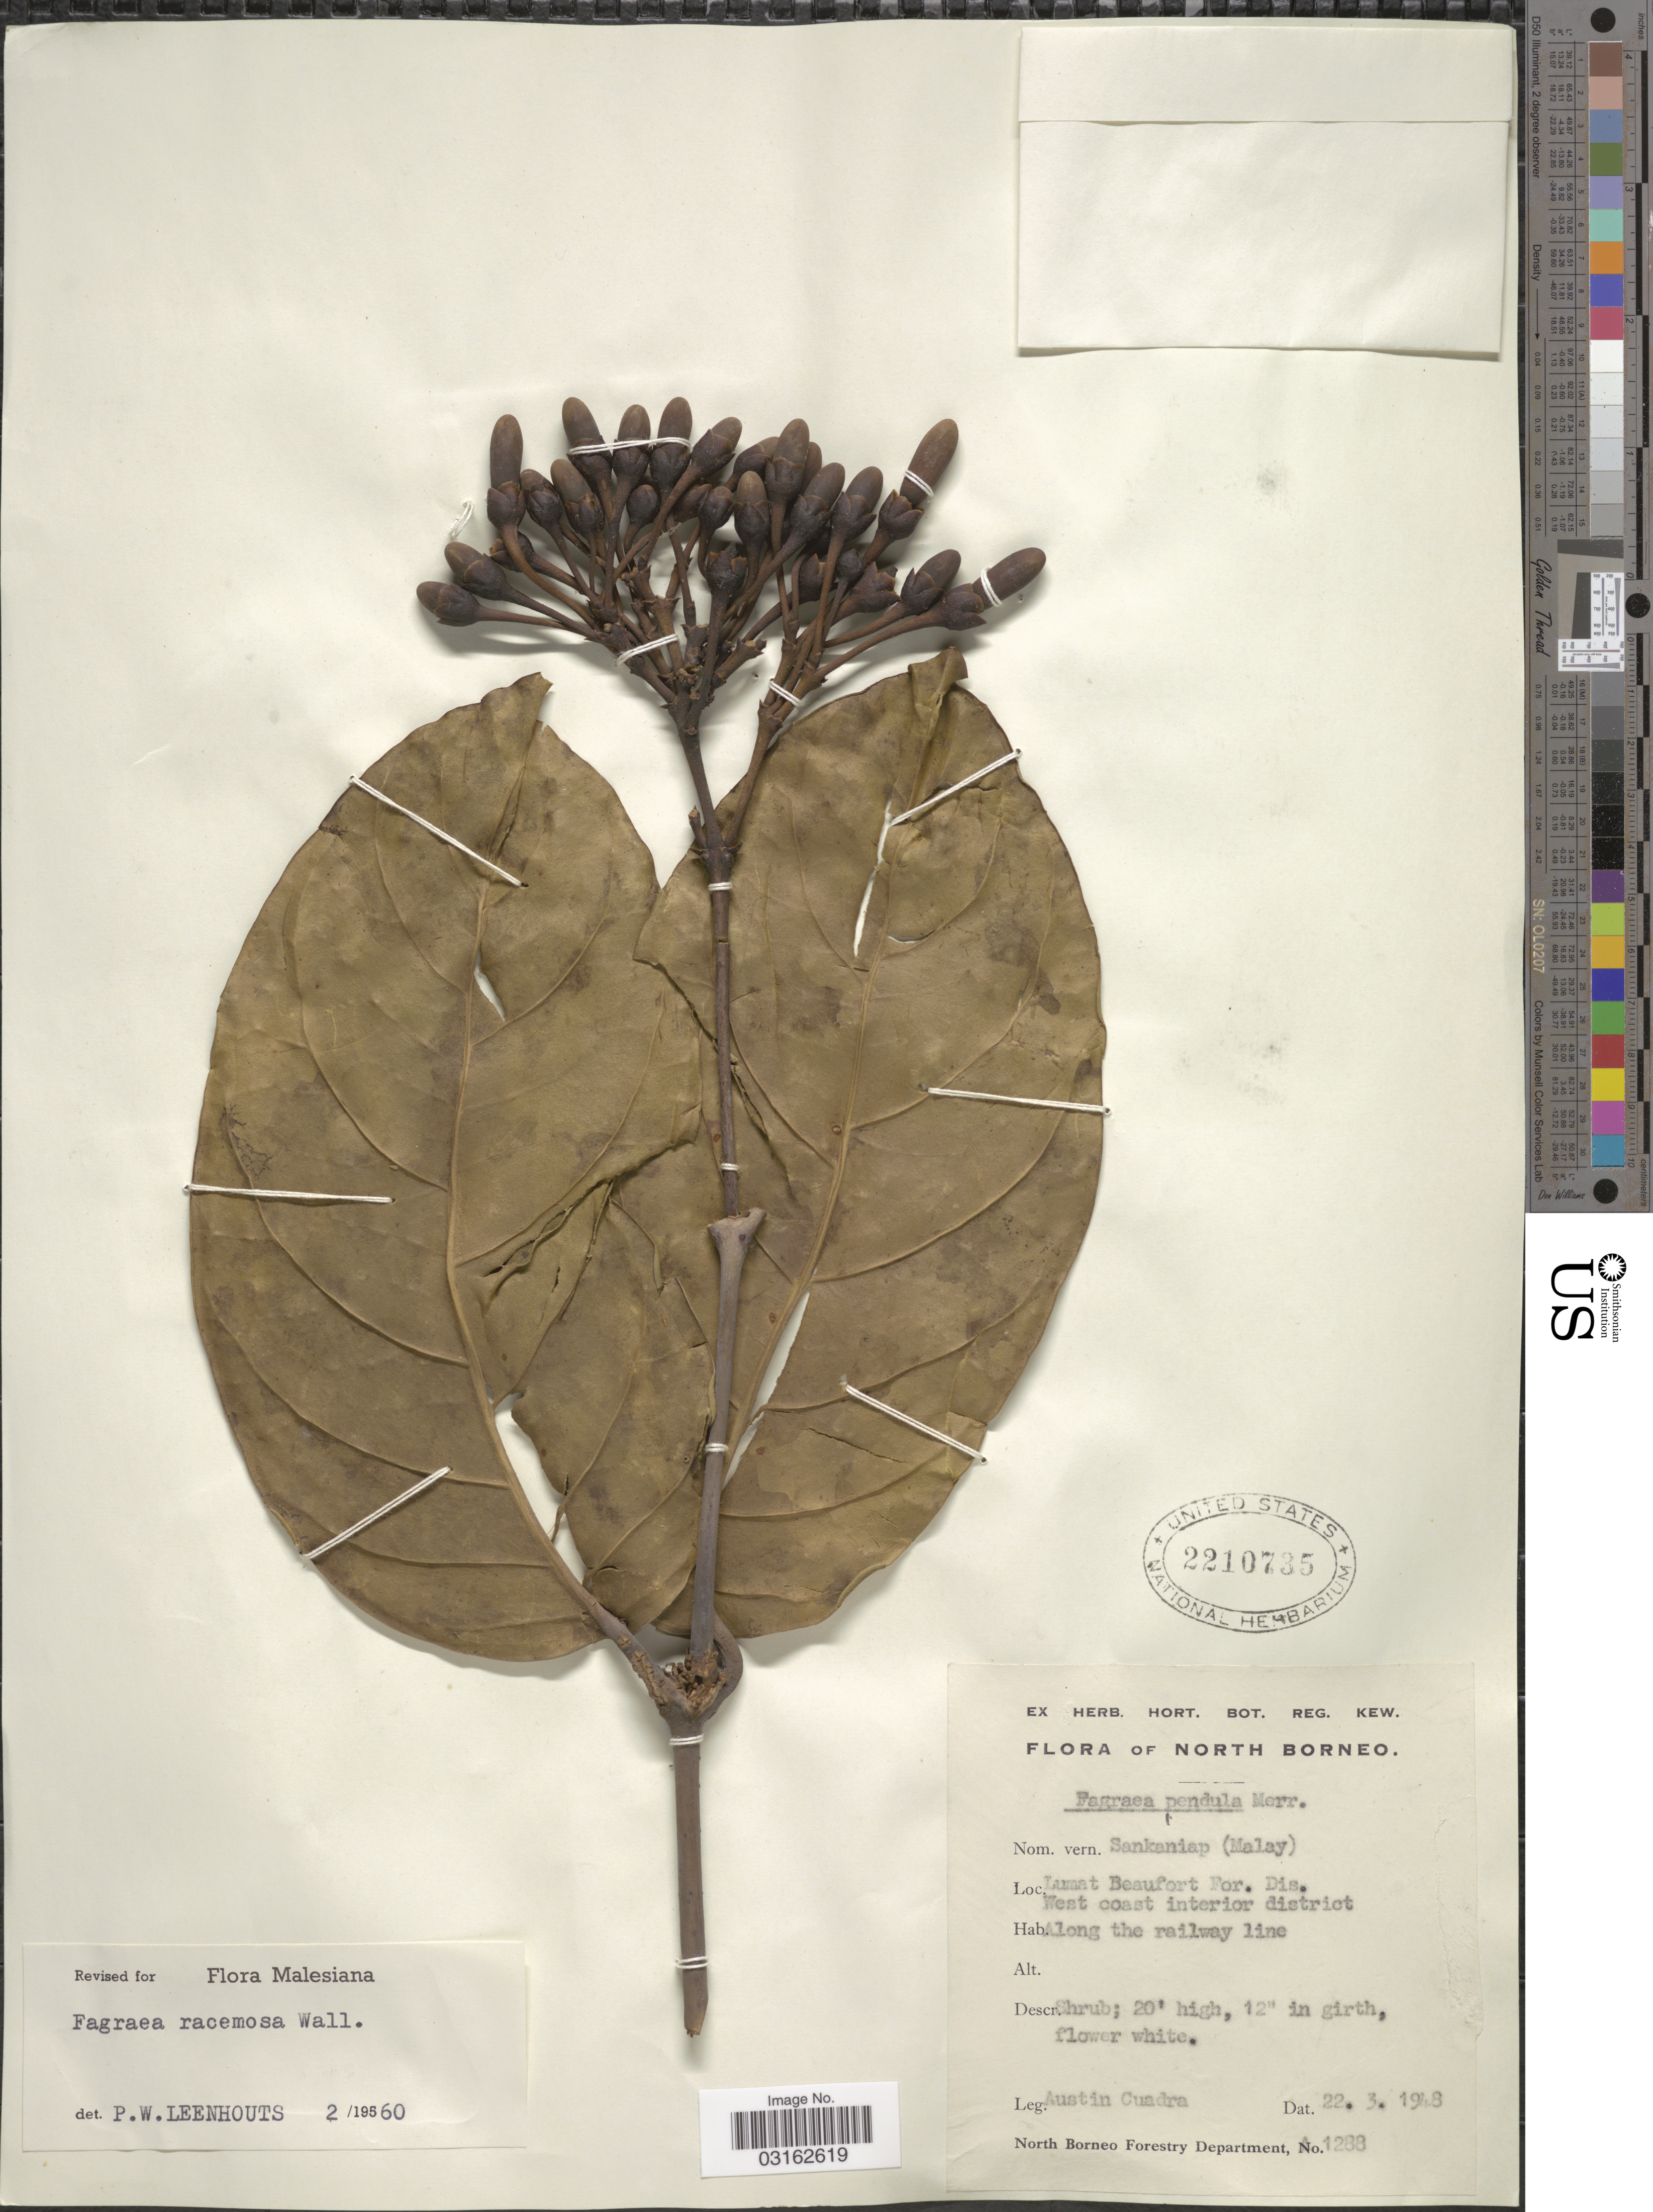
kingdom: Plantae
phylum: Tracheophyta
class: Magnoliopsida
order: Gentianales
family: Gentianaceae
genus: Fagraea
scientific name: Fagraea racemosa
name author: Jack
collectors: A. Cuadra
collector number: A1288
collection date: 1948-03-22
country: Malaysia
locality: North Borneo. Lumat Beaufort For. Dis. West coast interior district. Along the railway lime.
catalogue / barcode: US 2210735